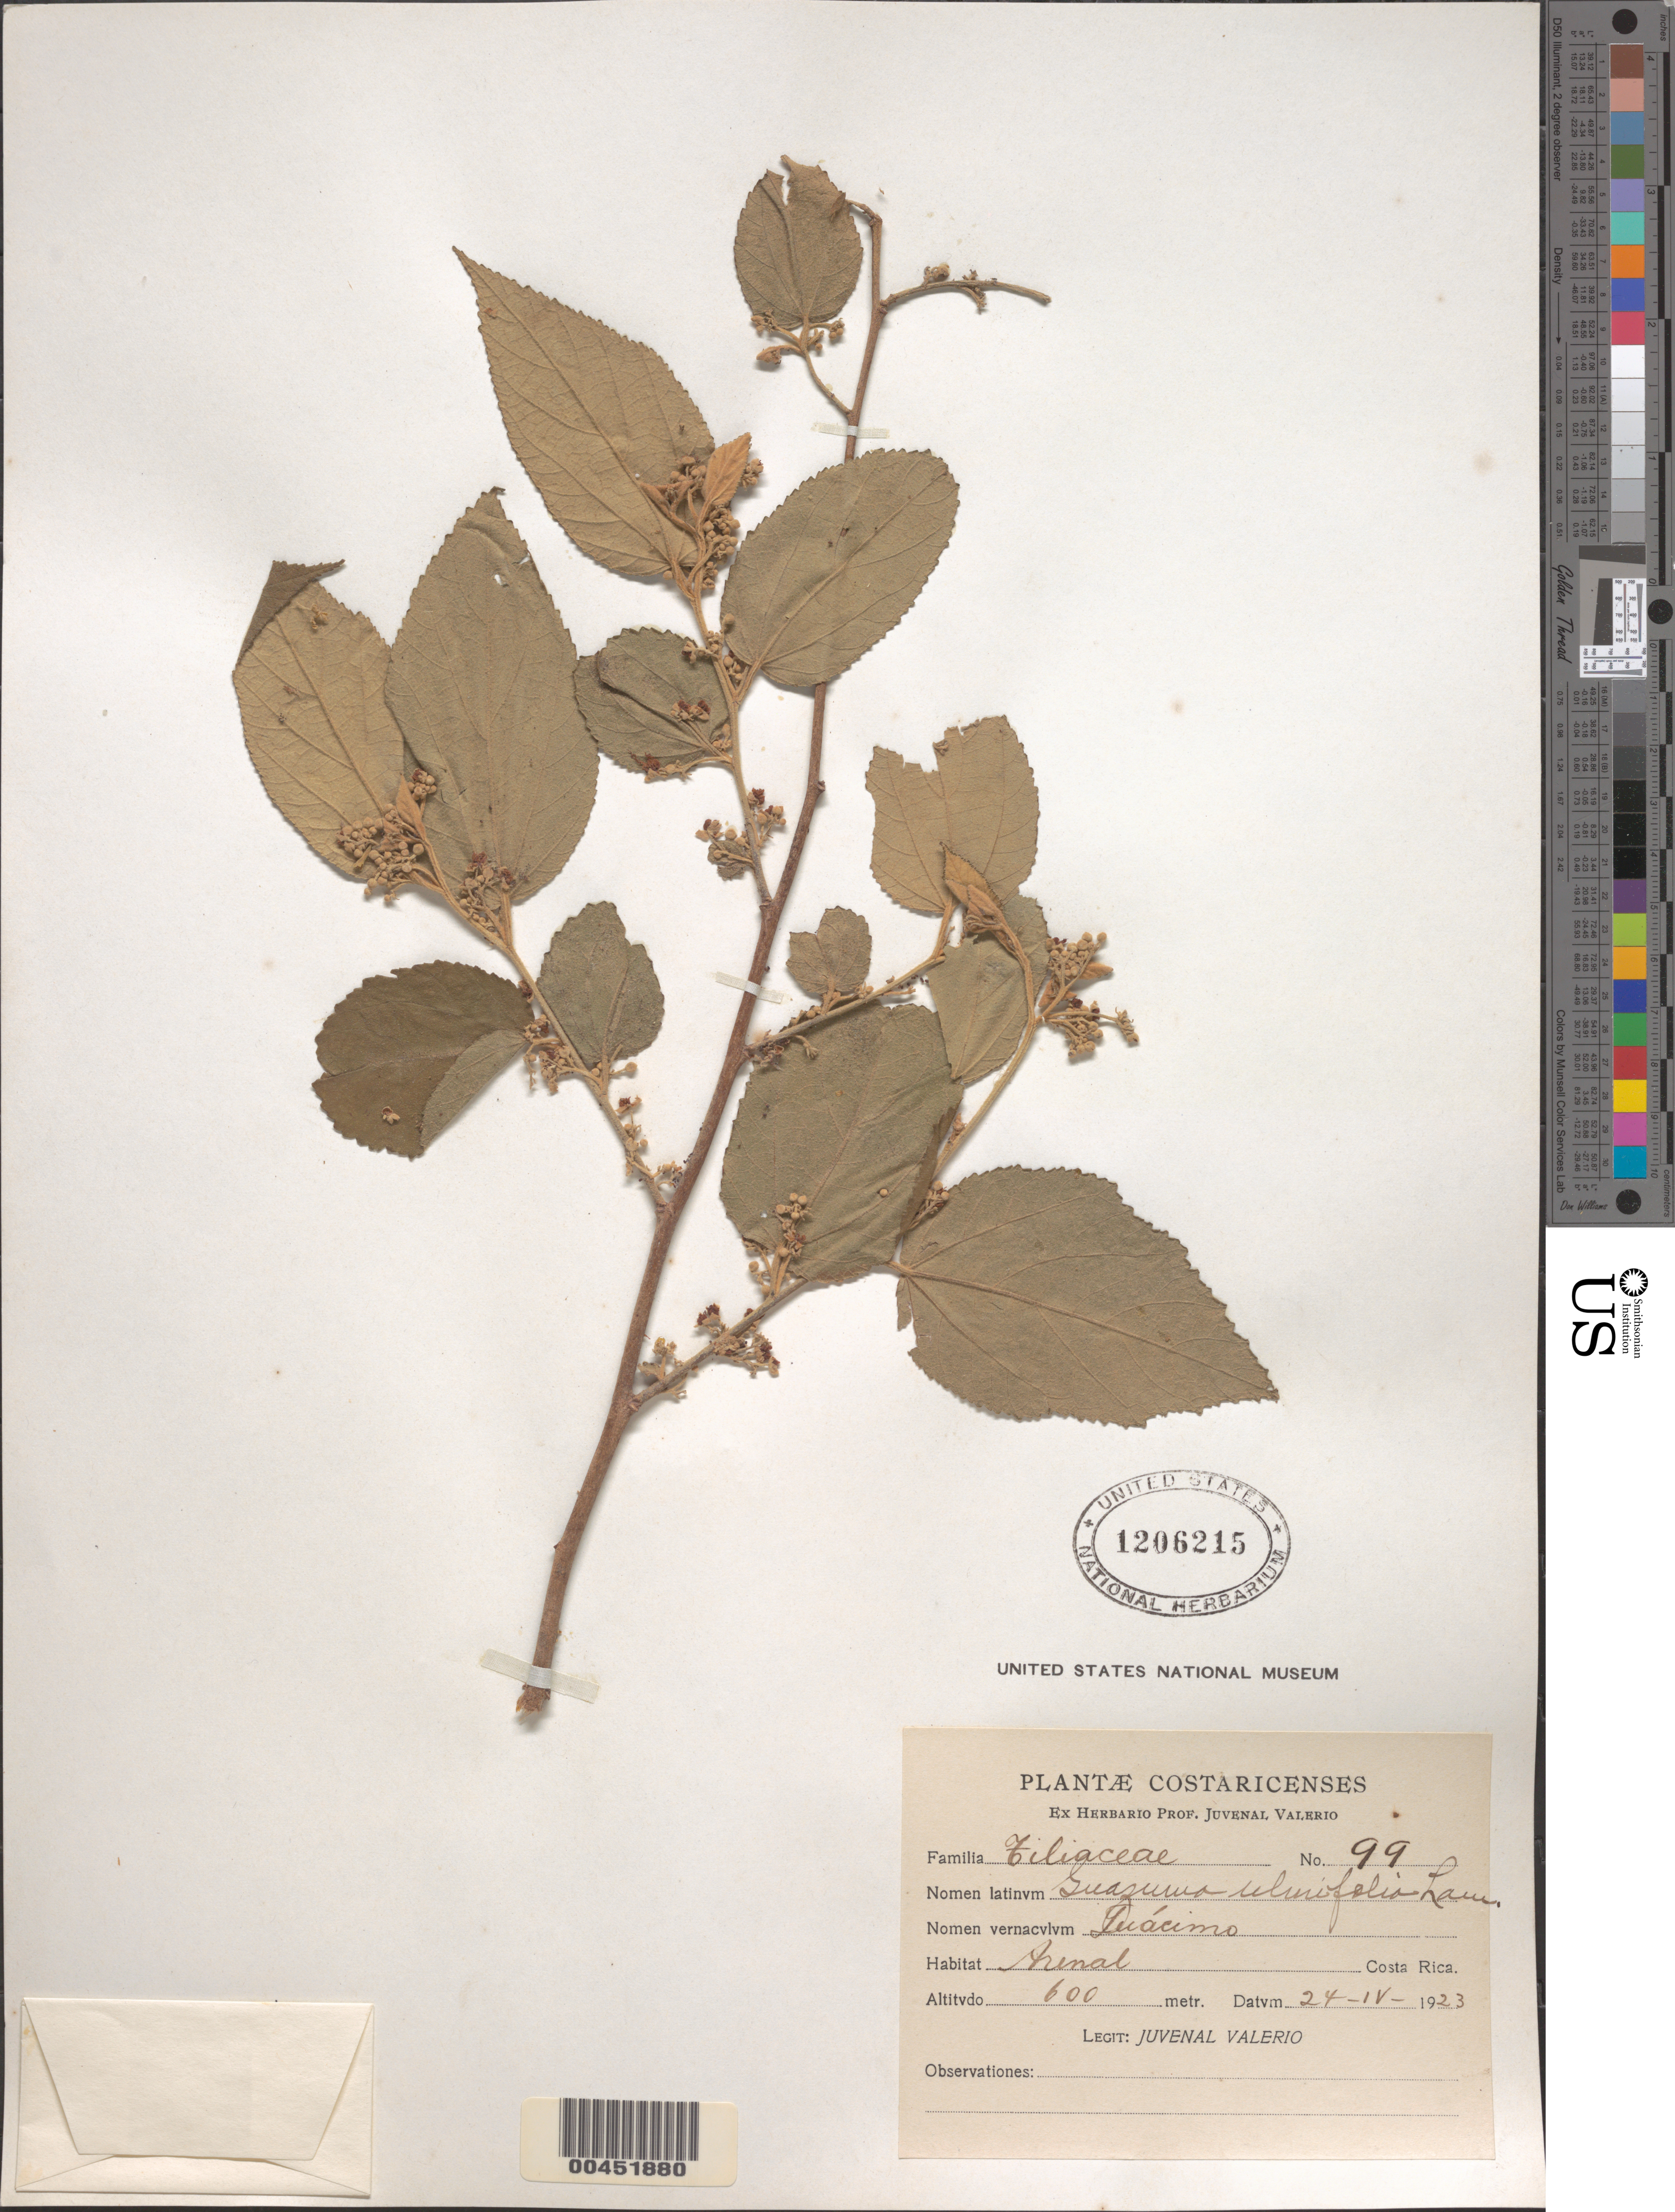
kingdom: Plantae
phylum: Tracheophyta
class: Magnoliopsida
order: Malvales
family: Malvaceae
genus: Guazuma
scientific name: Guazuma ulmifolia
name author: Lam.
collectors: J. Valerio R.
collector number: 99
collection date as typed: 24 Apr 1923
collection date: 1923-04-24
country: Costa Rica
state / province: Alajuela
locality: Arenal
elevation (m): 600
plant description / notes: Common name: Guácimo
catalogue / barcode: US 1206215